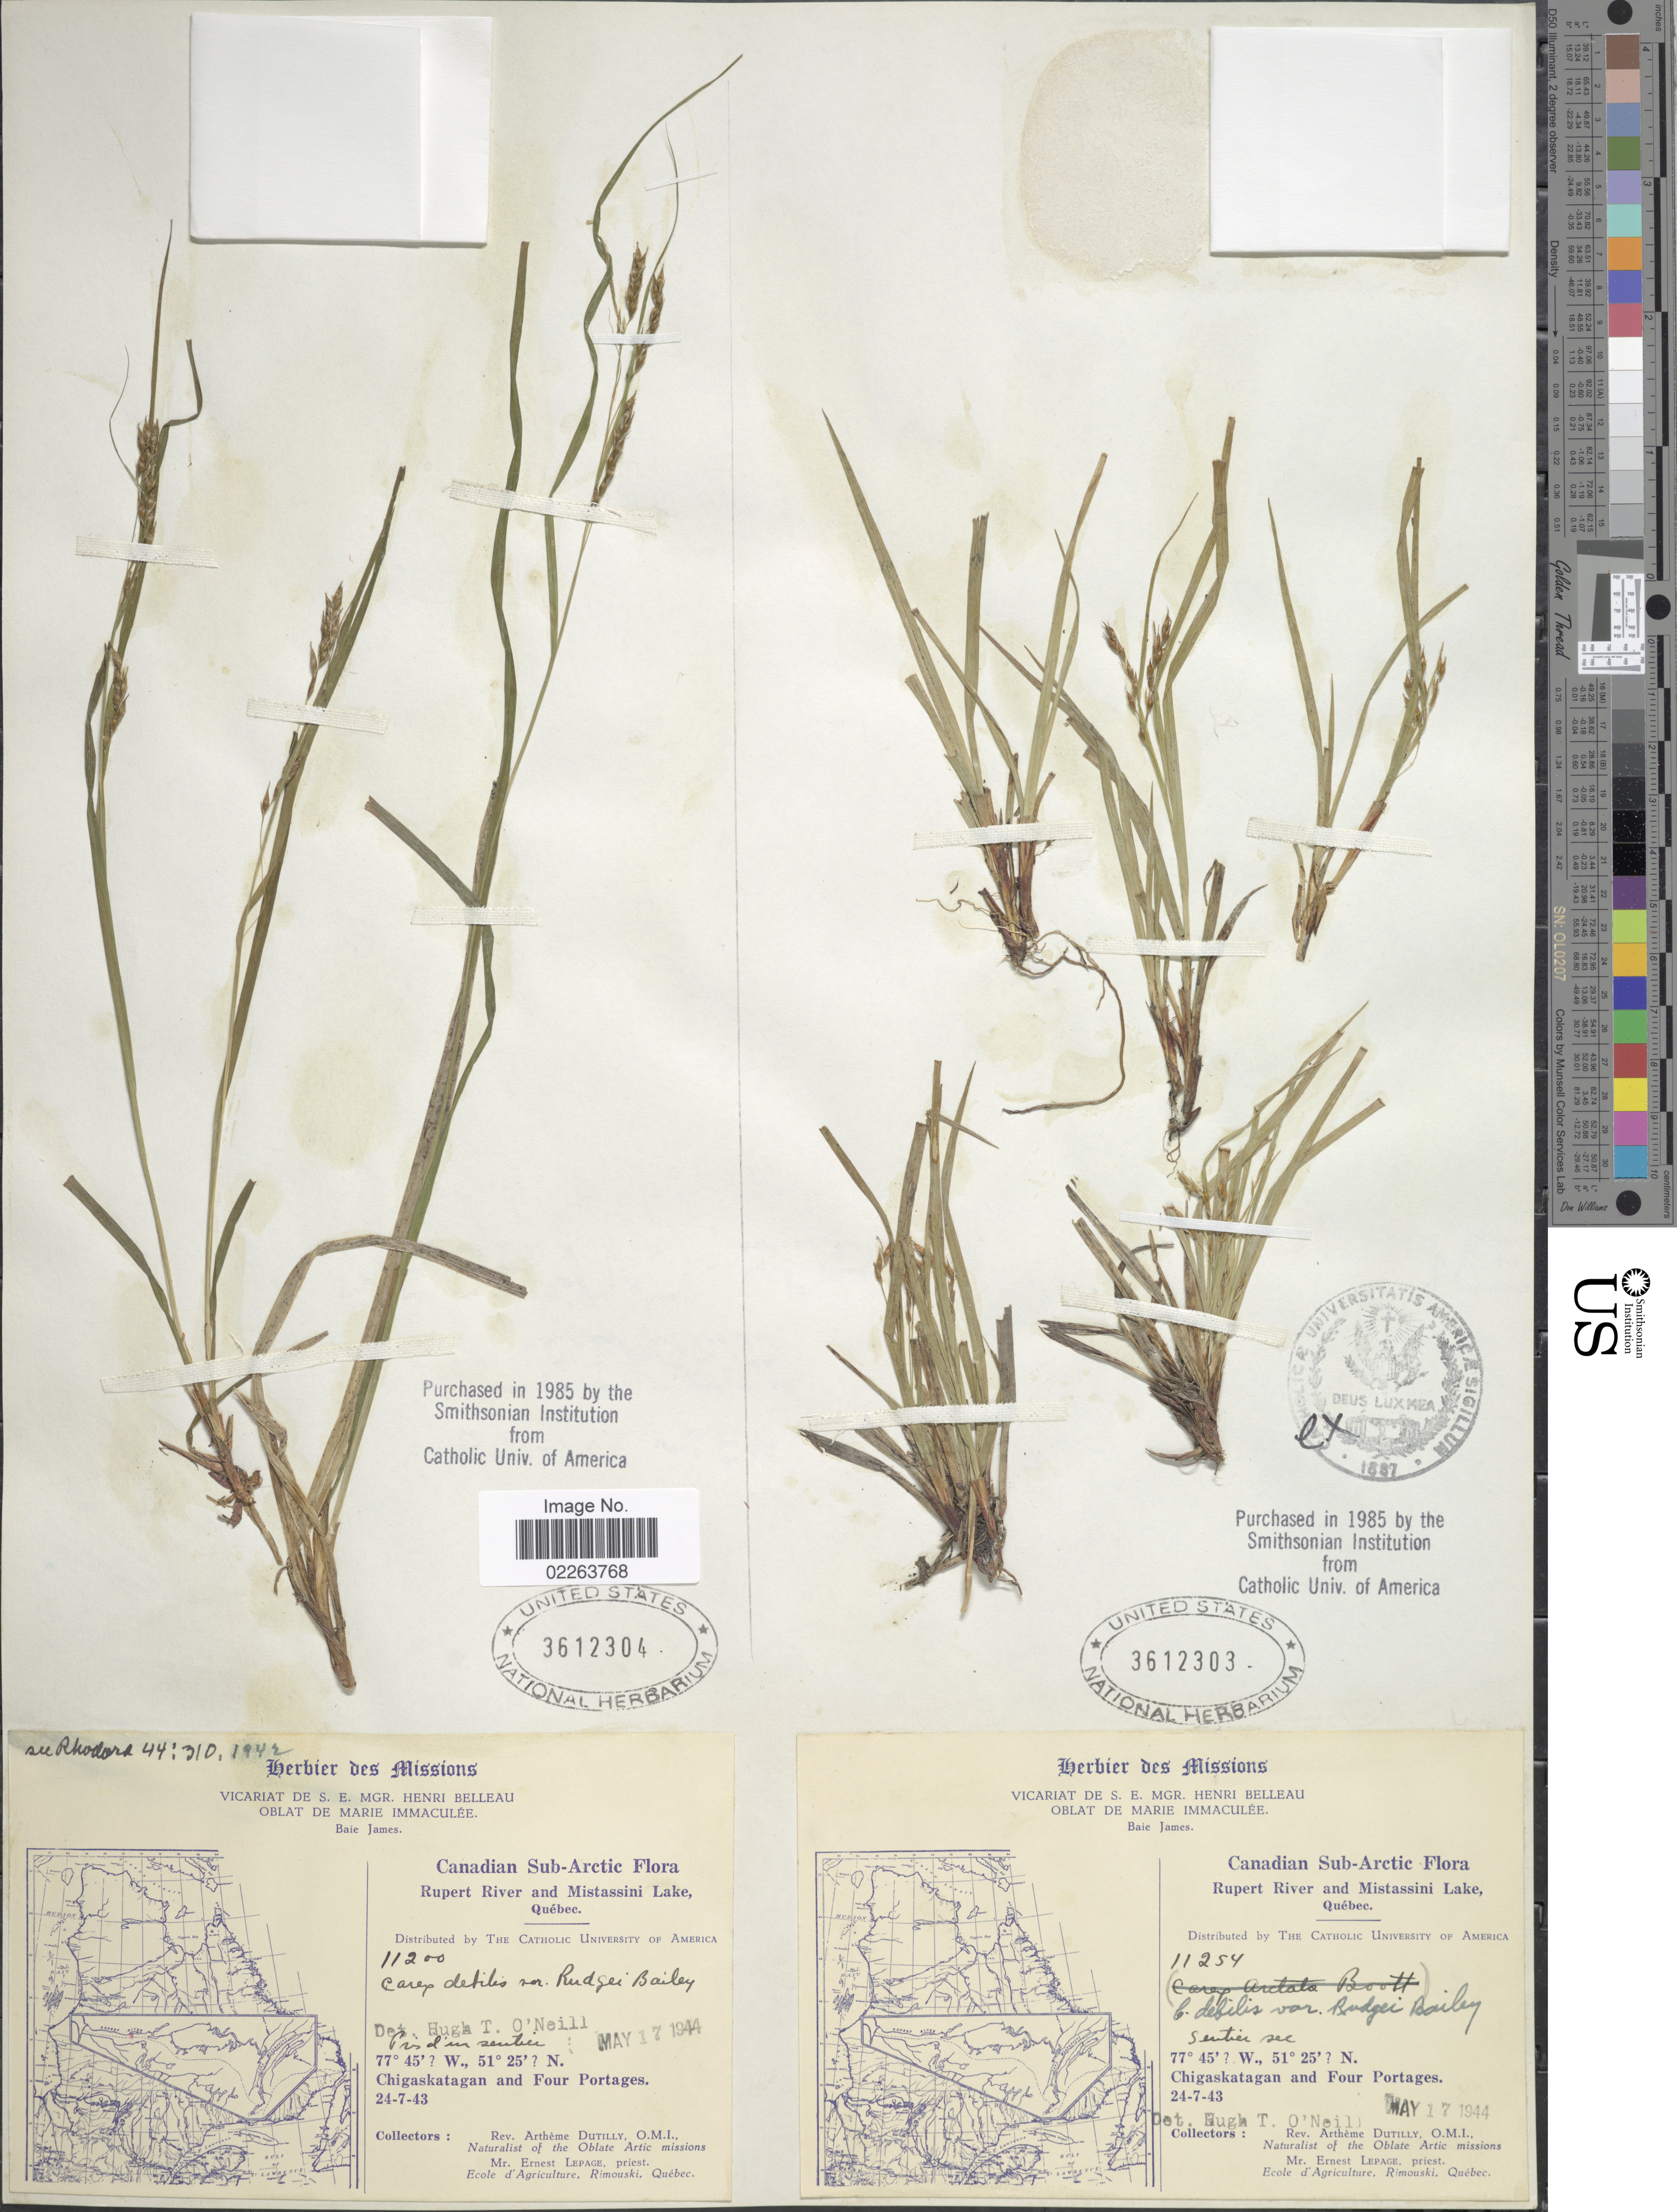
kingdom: Plantae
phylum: Tracheophyta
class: Liliopsida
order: Poales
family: Cyperaceae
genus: Carex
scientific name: Carex flexuosa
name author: Muhl. ex Willd.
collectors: A. Dutilly & E. Lepage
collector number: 11200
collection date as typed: Transcribed d/m/y: 24/7/43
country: Canada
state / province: Quebec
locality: Canadian Sub- Arctic. Rupert River and Mistassini Lake, Chigaskatagan and Four Portages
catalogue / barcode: US 3612304